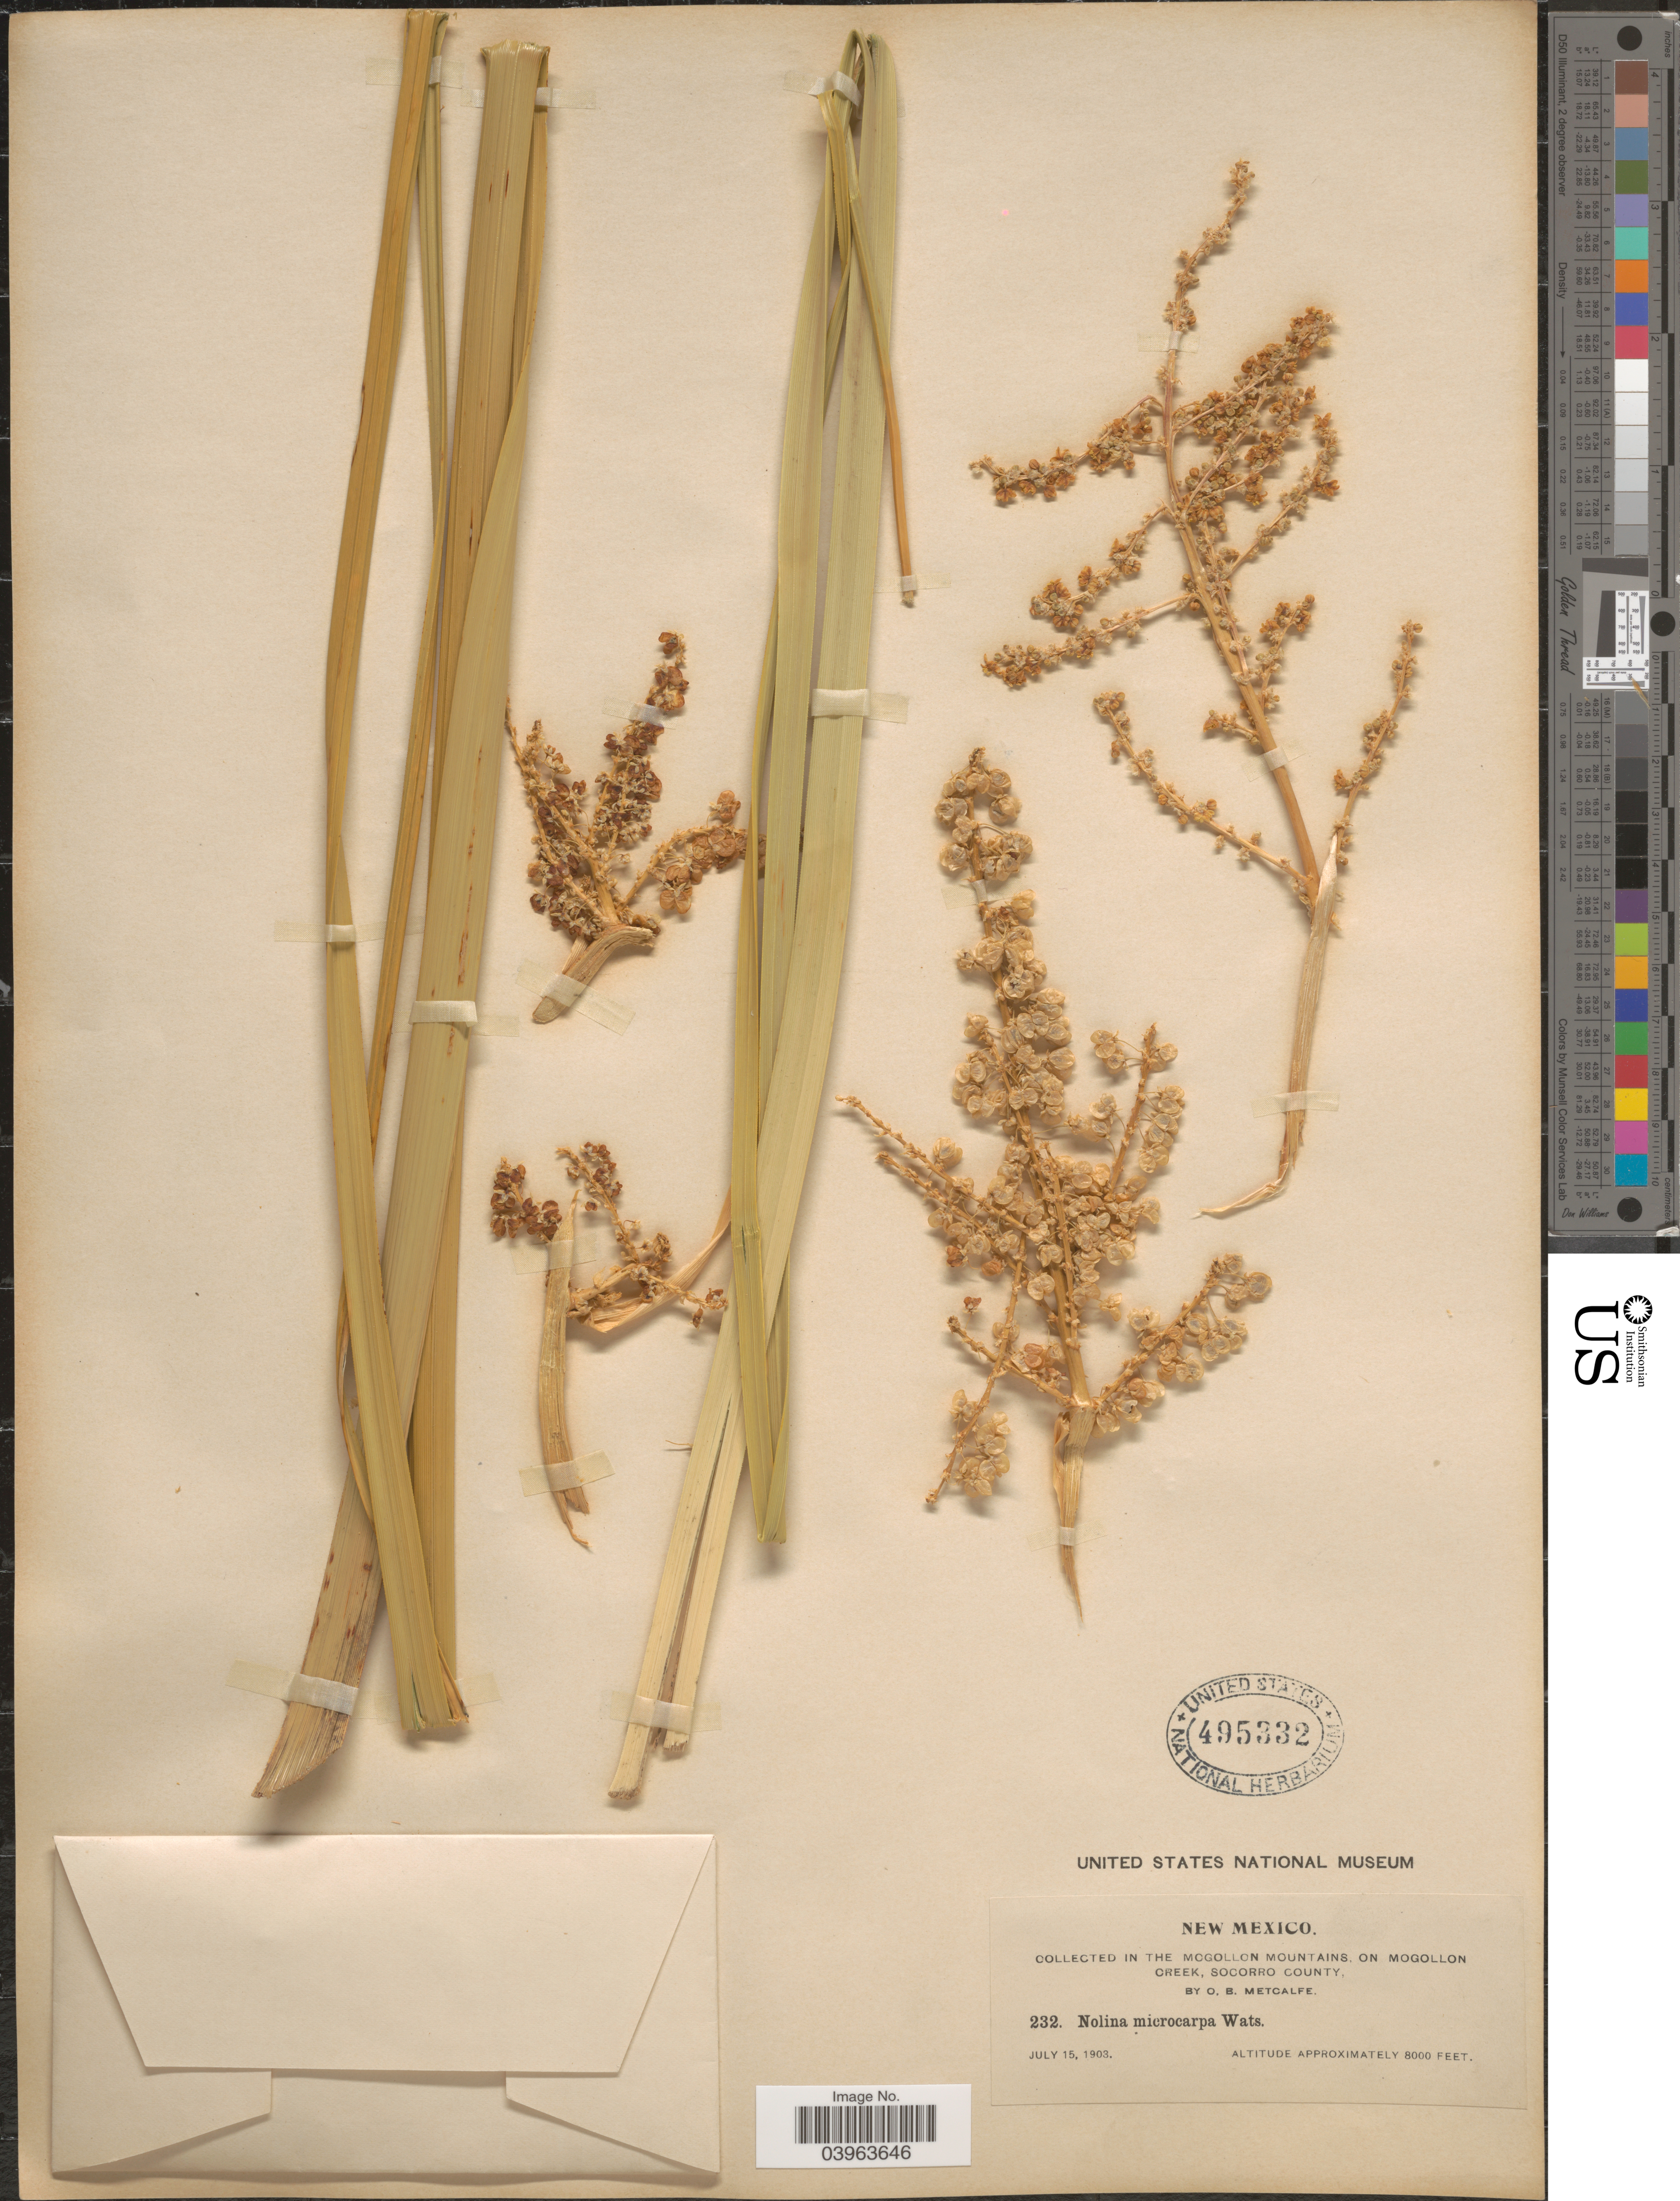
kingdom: Plantae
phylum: Tracheophyta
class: Liliopsida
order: Asparagales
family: Asparagaceae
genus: Nolina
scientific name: Nolina microcarpa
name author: S. Watson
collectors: O. B. Metcalfe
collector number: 232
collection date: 1903-07-15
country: United States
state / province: New Mexico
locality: In the Mogollon Mountains, on Mogollon Creek, Socorro County.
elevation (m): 2438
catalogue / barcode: US 495332